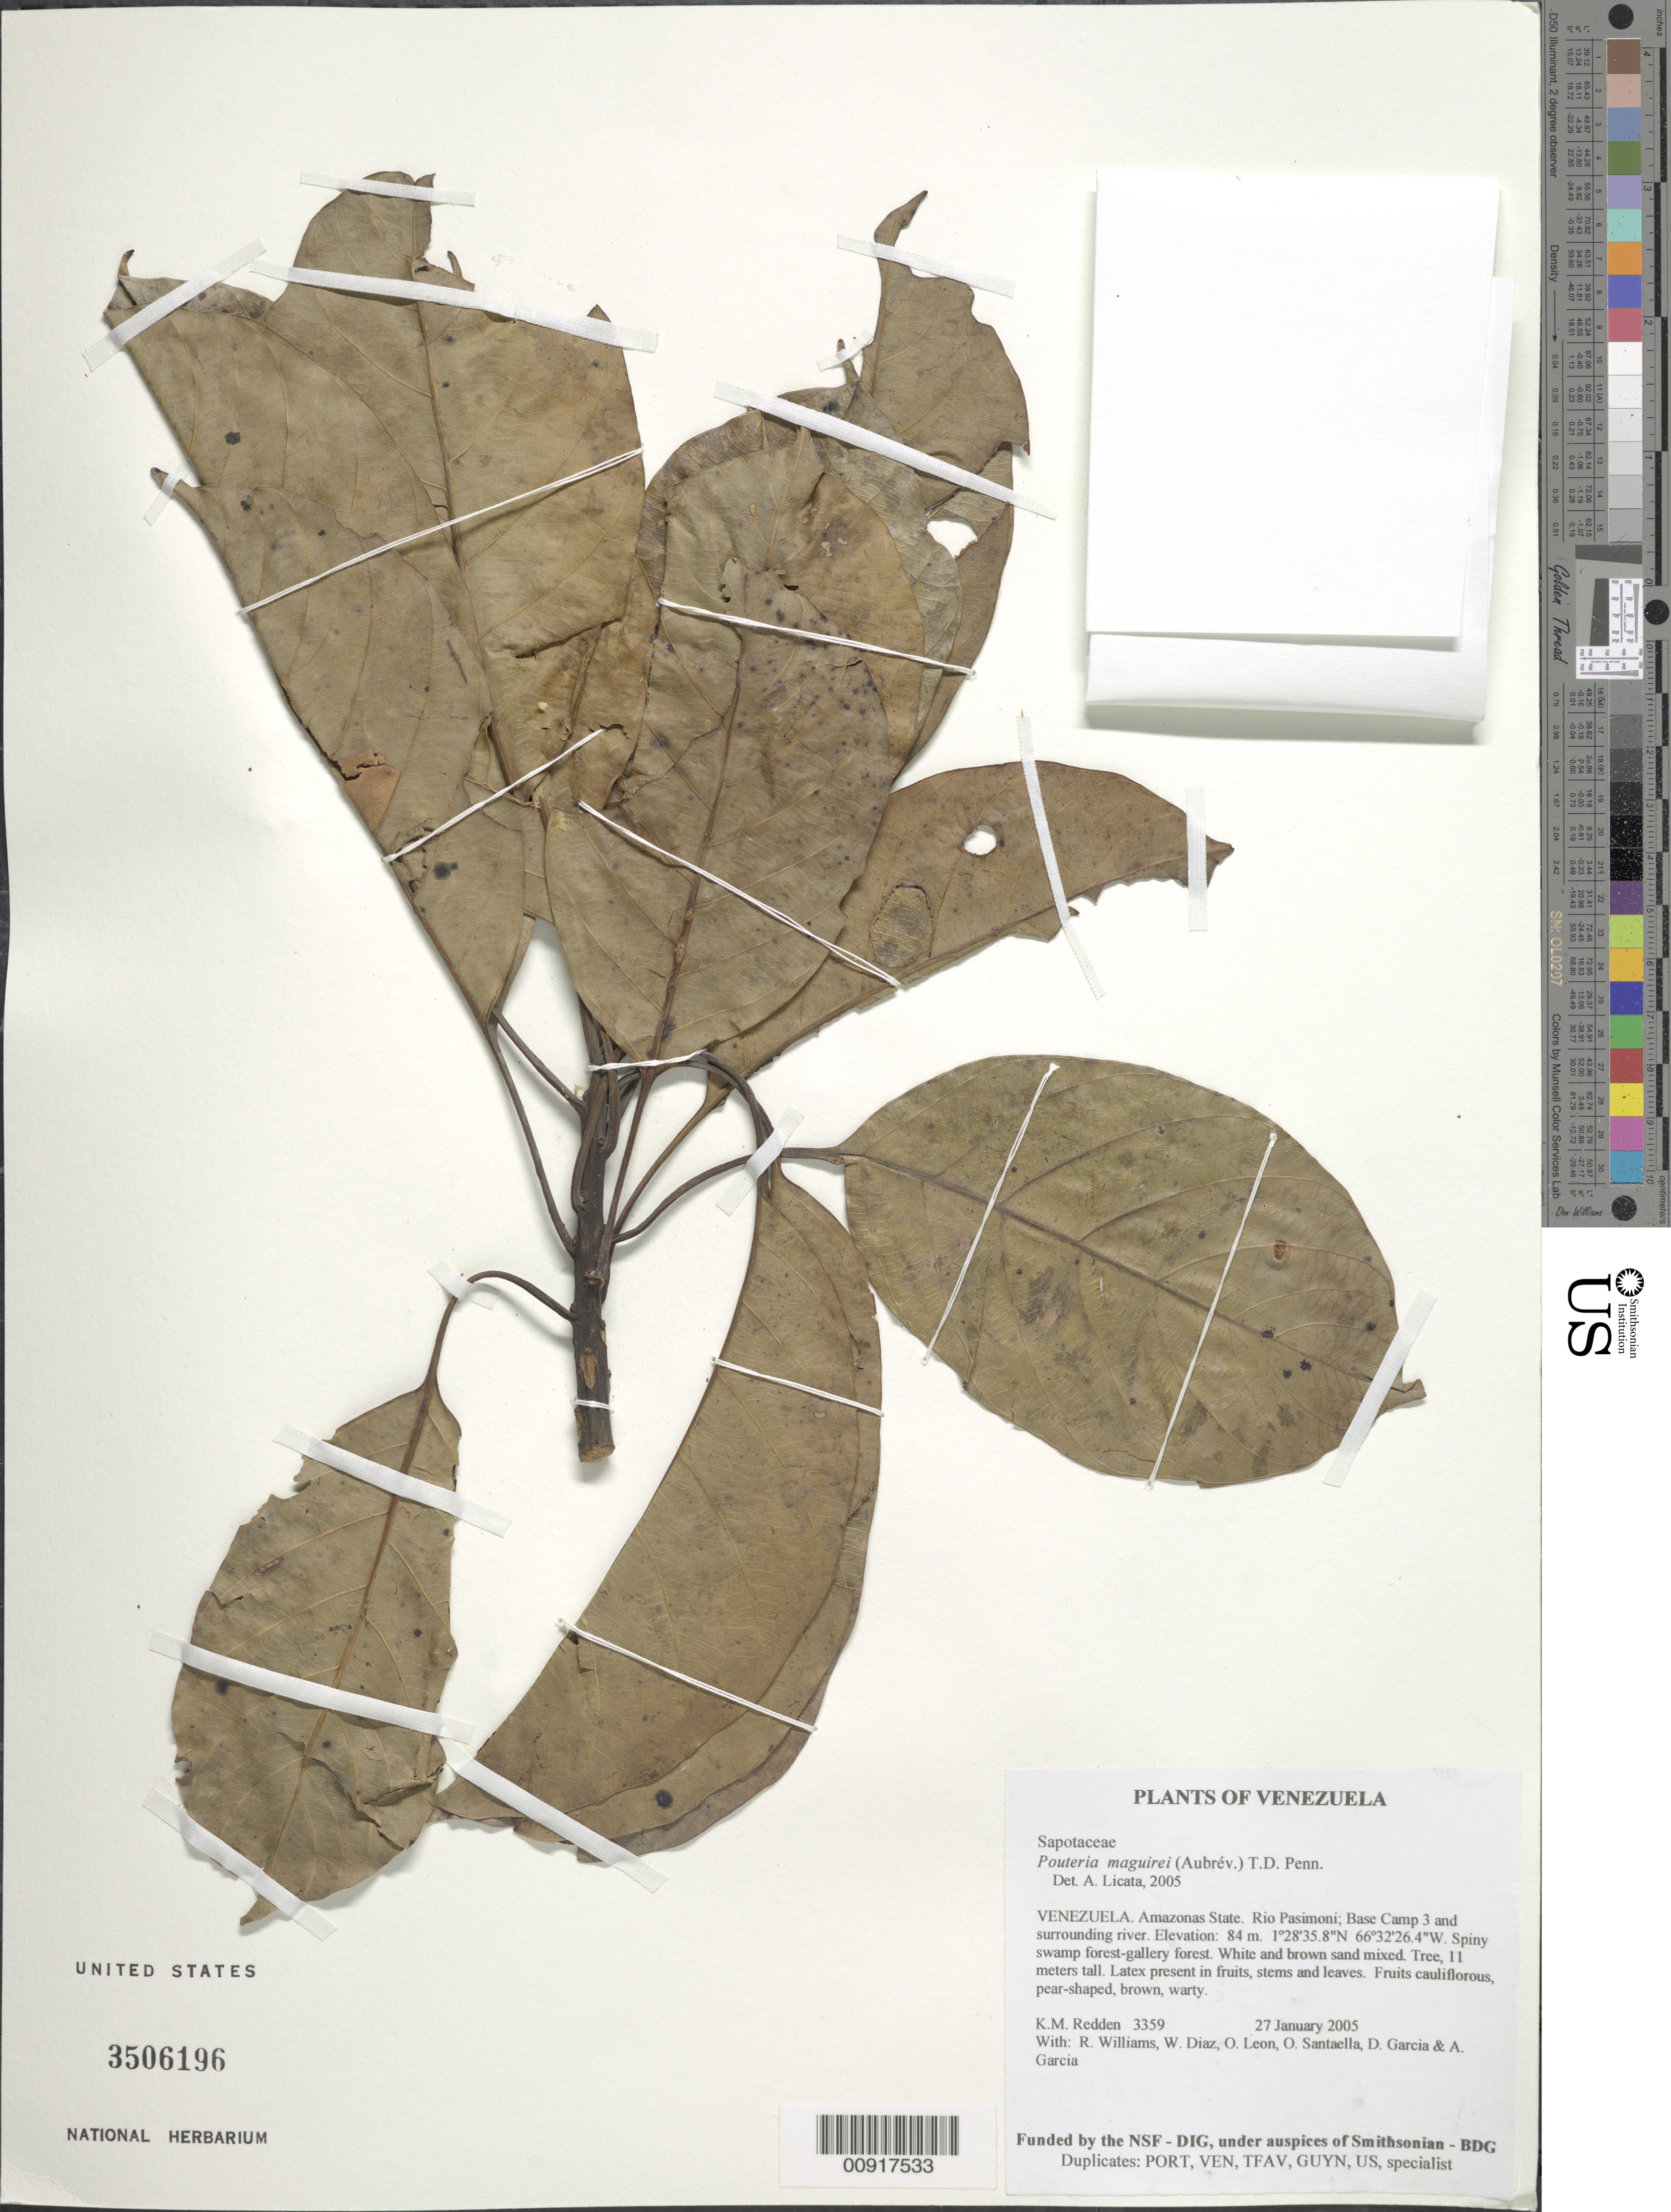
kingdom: Plantae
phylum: Tracheophyta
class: Magnoliopsida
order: Ericales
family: Sapotaceae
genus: Pouteria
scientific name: Pouteria maguirei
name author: (Aubrév.) T.D. Penn.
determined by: Licata, A., (PORT), Univ. Nac. Exp. de los Llanos Ezequiel Zamora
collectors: K. M. Redden, R. Williams, W. Díaz P., O. León, O. Santaella, D. Garcia & A. Garcia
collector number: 3359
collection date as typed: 27 January 2005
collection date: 2005-01-27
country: Venezuela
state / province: Amazonas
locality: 04 - Rio Pasimoni; Base Camp 3 and surrounding river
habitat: Spiny swamp forest-gallery forest. White and brown sand mixed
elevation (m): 84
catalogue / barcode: US 3506196